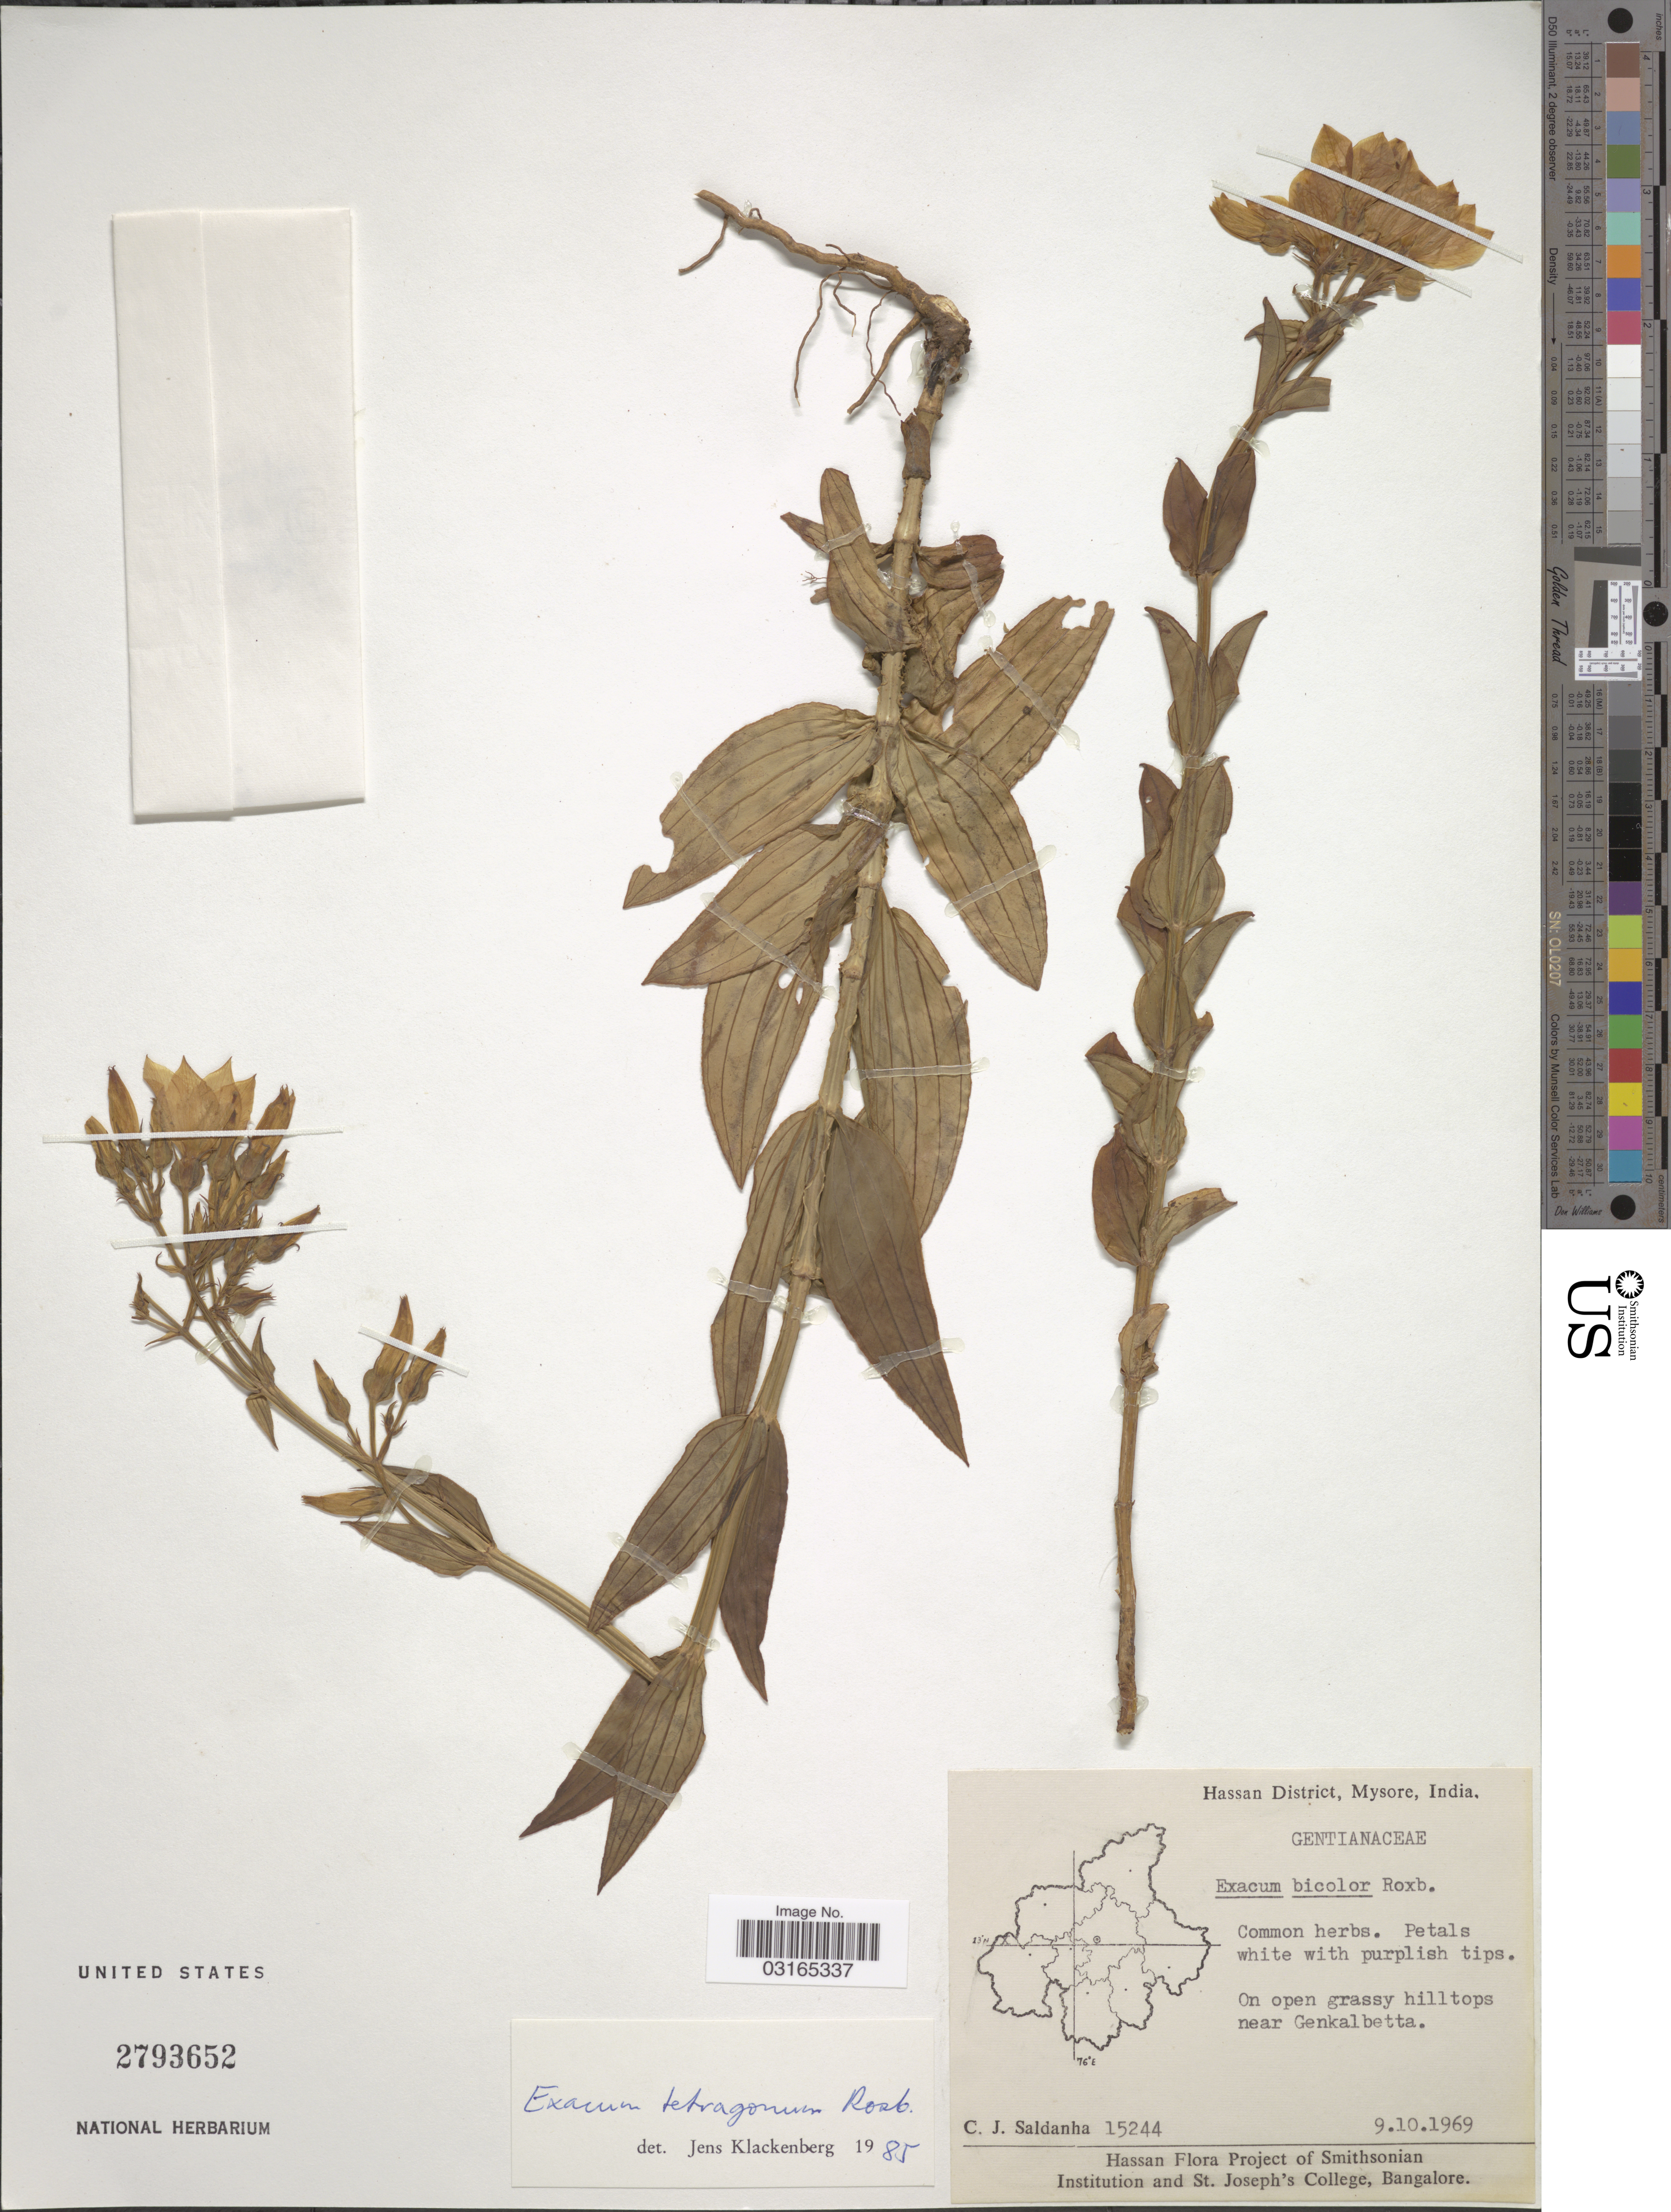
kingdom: Plantae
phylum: Tracheophyta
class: Magnoliopsida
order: Gentianales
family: Gentianaceae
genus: Exacum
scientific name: Exacum tetragonum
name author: Roxb.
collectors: C. J. Saldanha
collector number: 15244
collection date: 1969-10-09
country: India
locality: Hassan District, Mysore. In open grassy hilltops near Genkalbetta.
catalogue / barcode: US 2793652